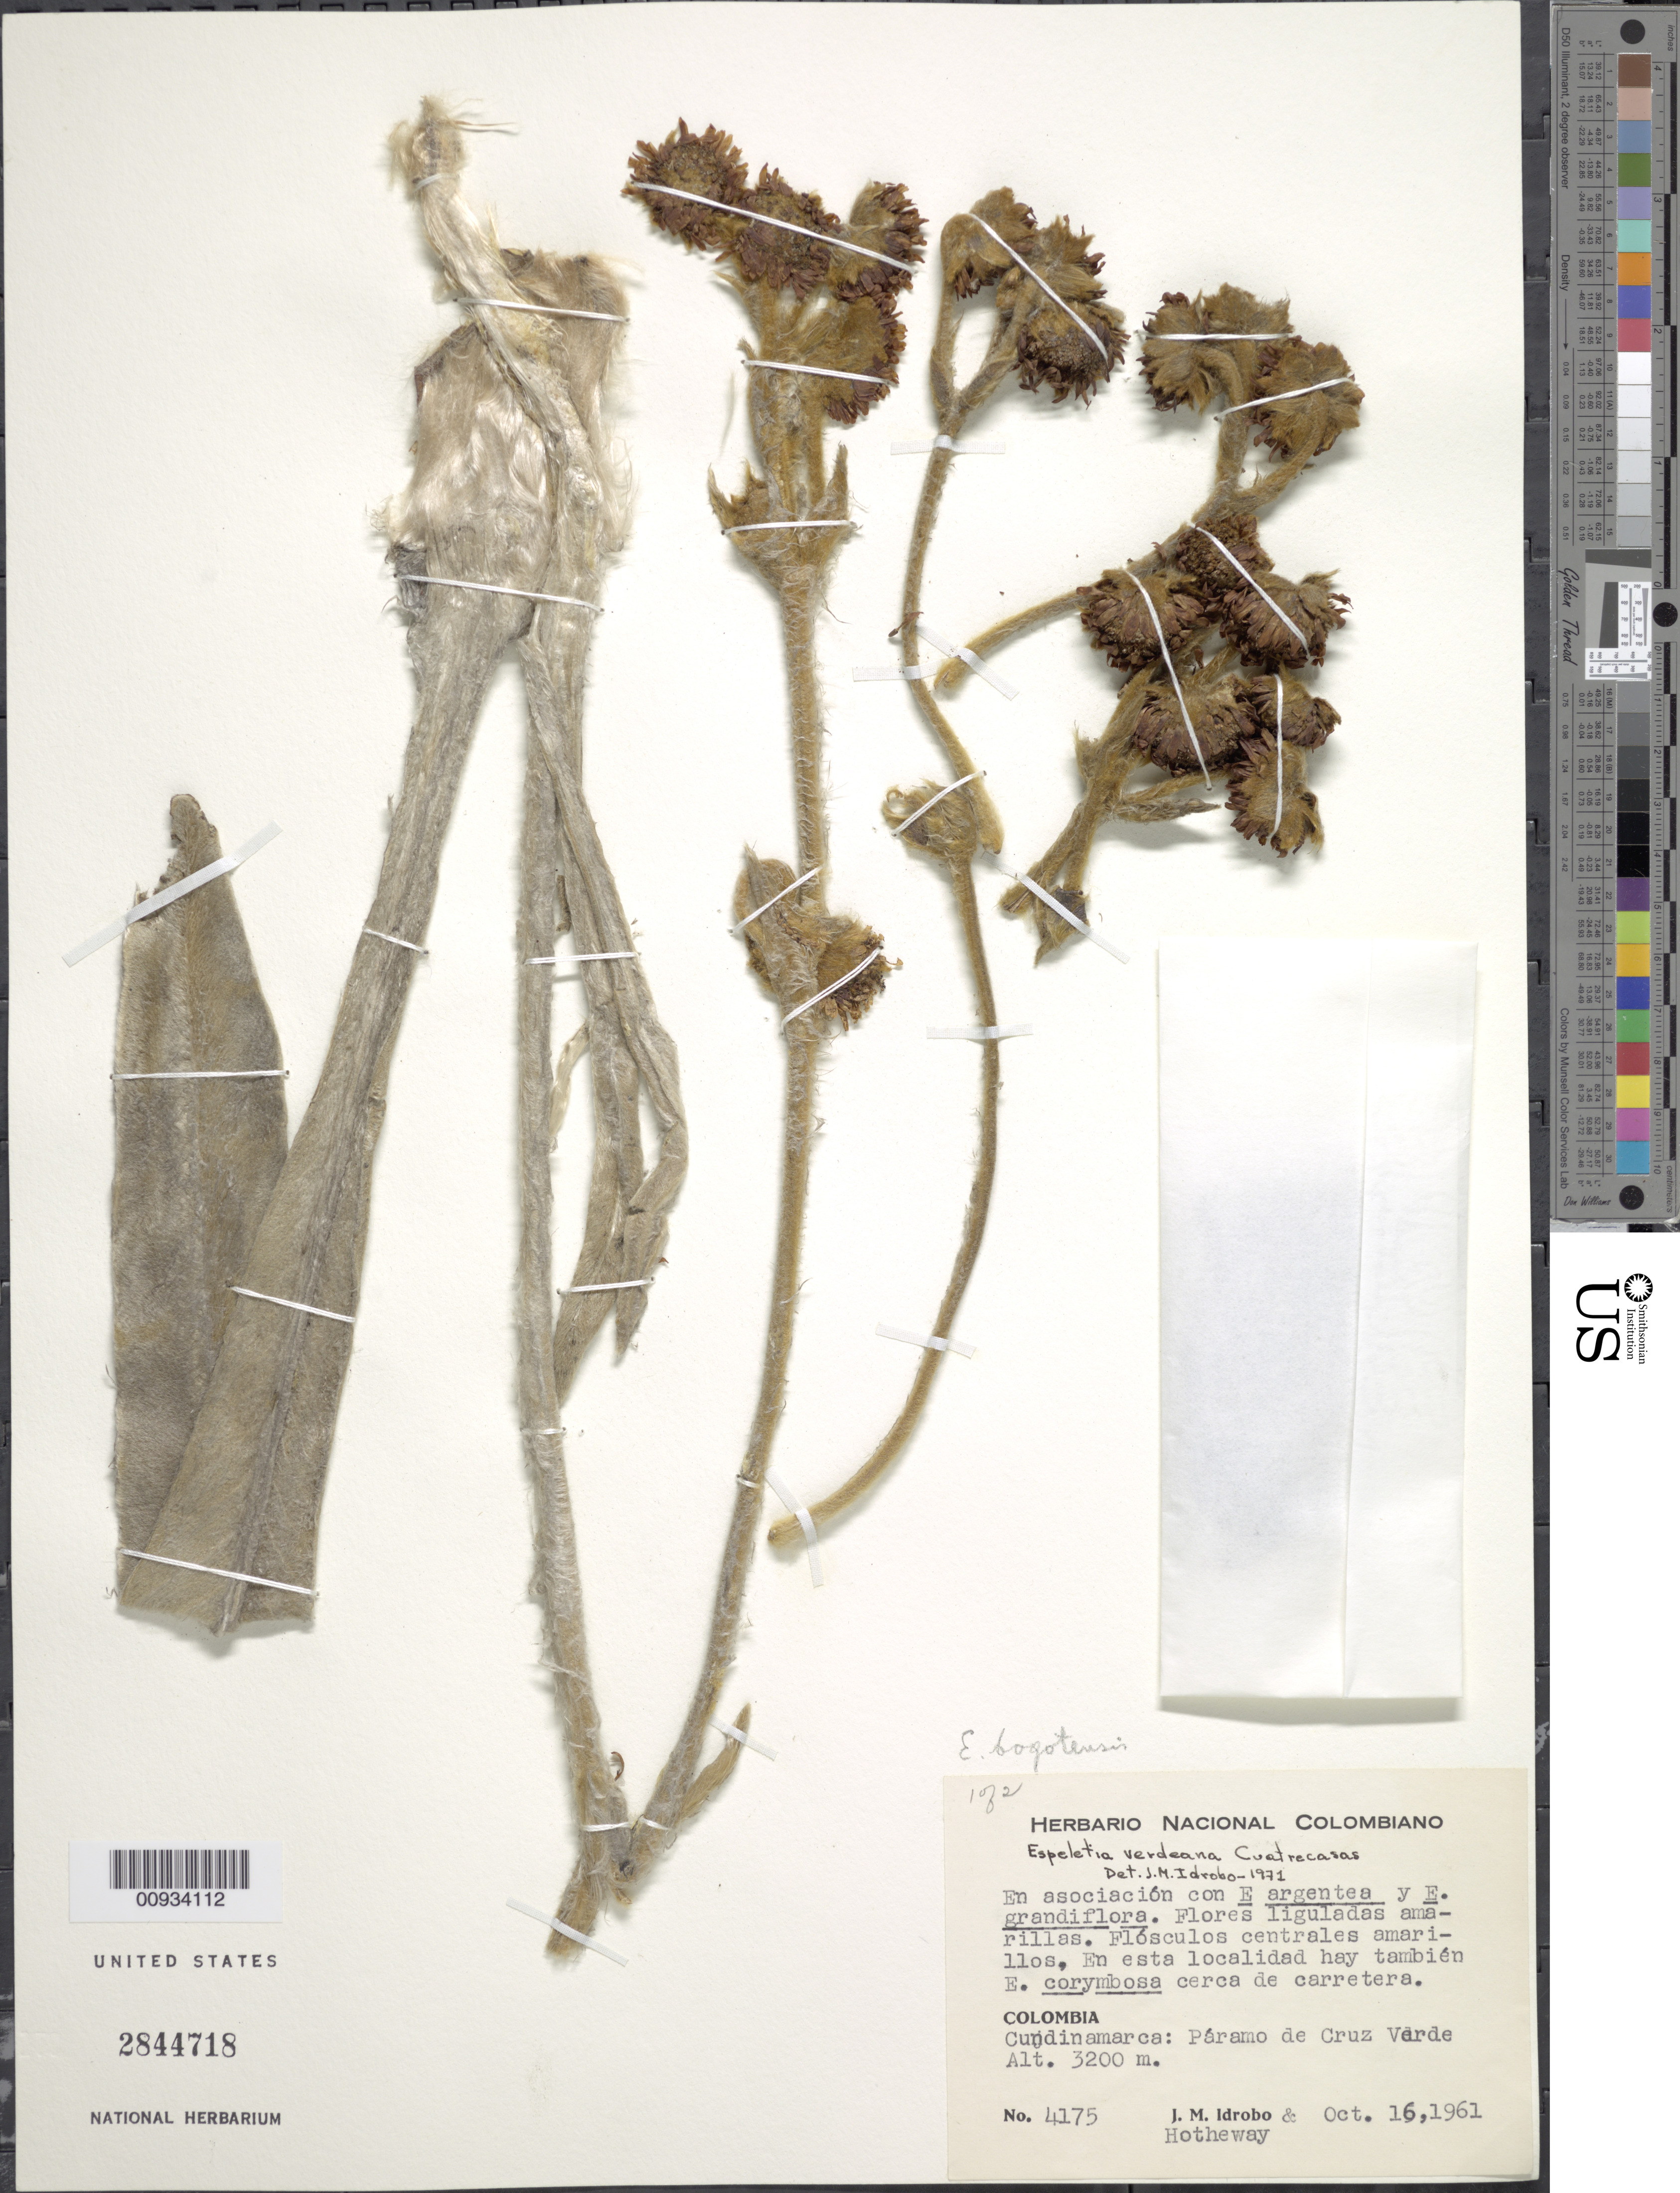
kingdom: Plantae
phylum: Tracheophyta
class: Magnoliopsida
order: Asterales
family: Asteraceae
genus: Espeletiopsis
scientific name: Espeletiopsis bogotensis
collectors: J. M. Idrobo & -- Hotheway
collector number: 4175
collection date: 1961-10-16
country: Colombia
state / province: Cundinamarca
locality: Paramo de Cruz Verde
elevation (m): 3200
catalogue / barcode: US 2844718